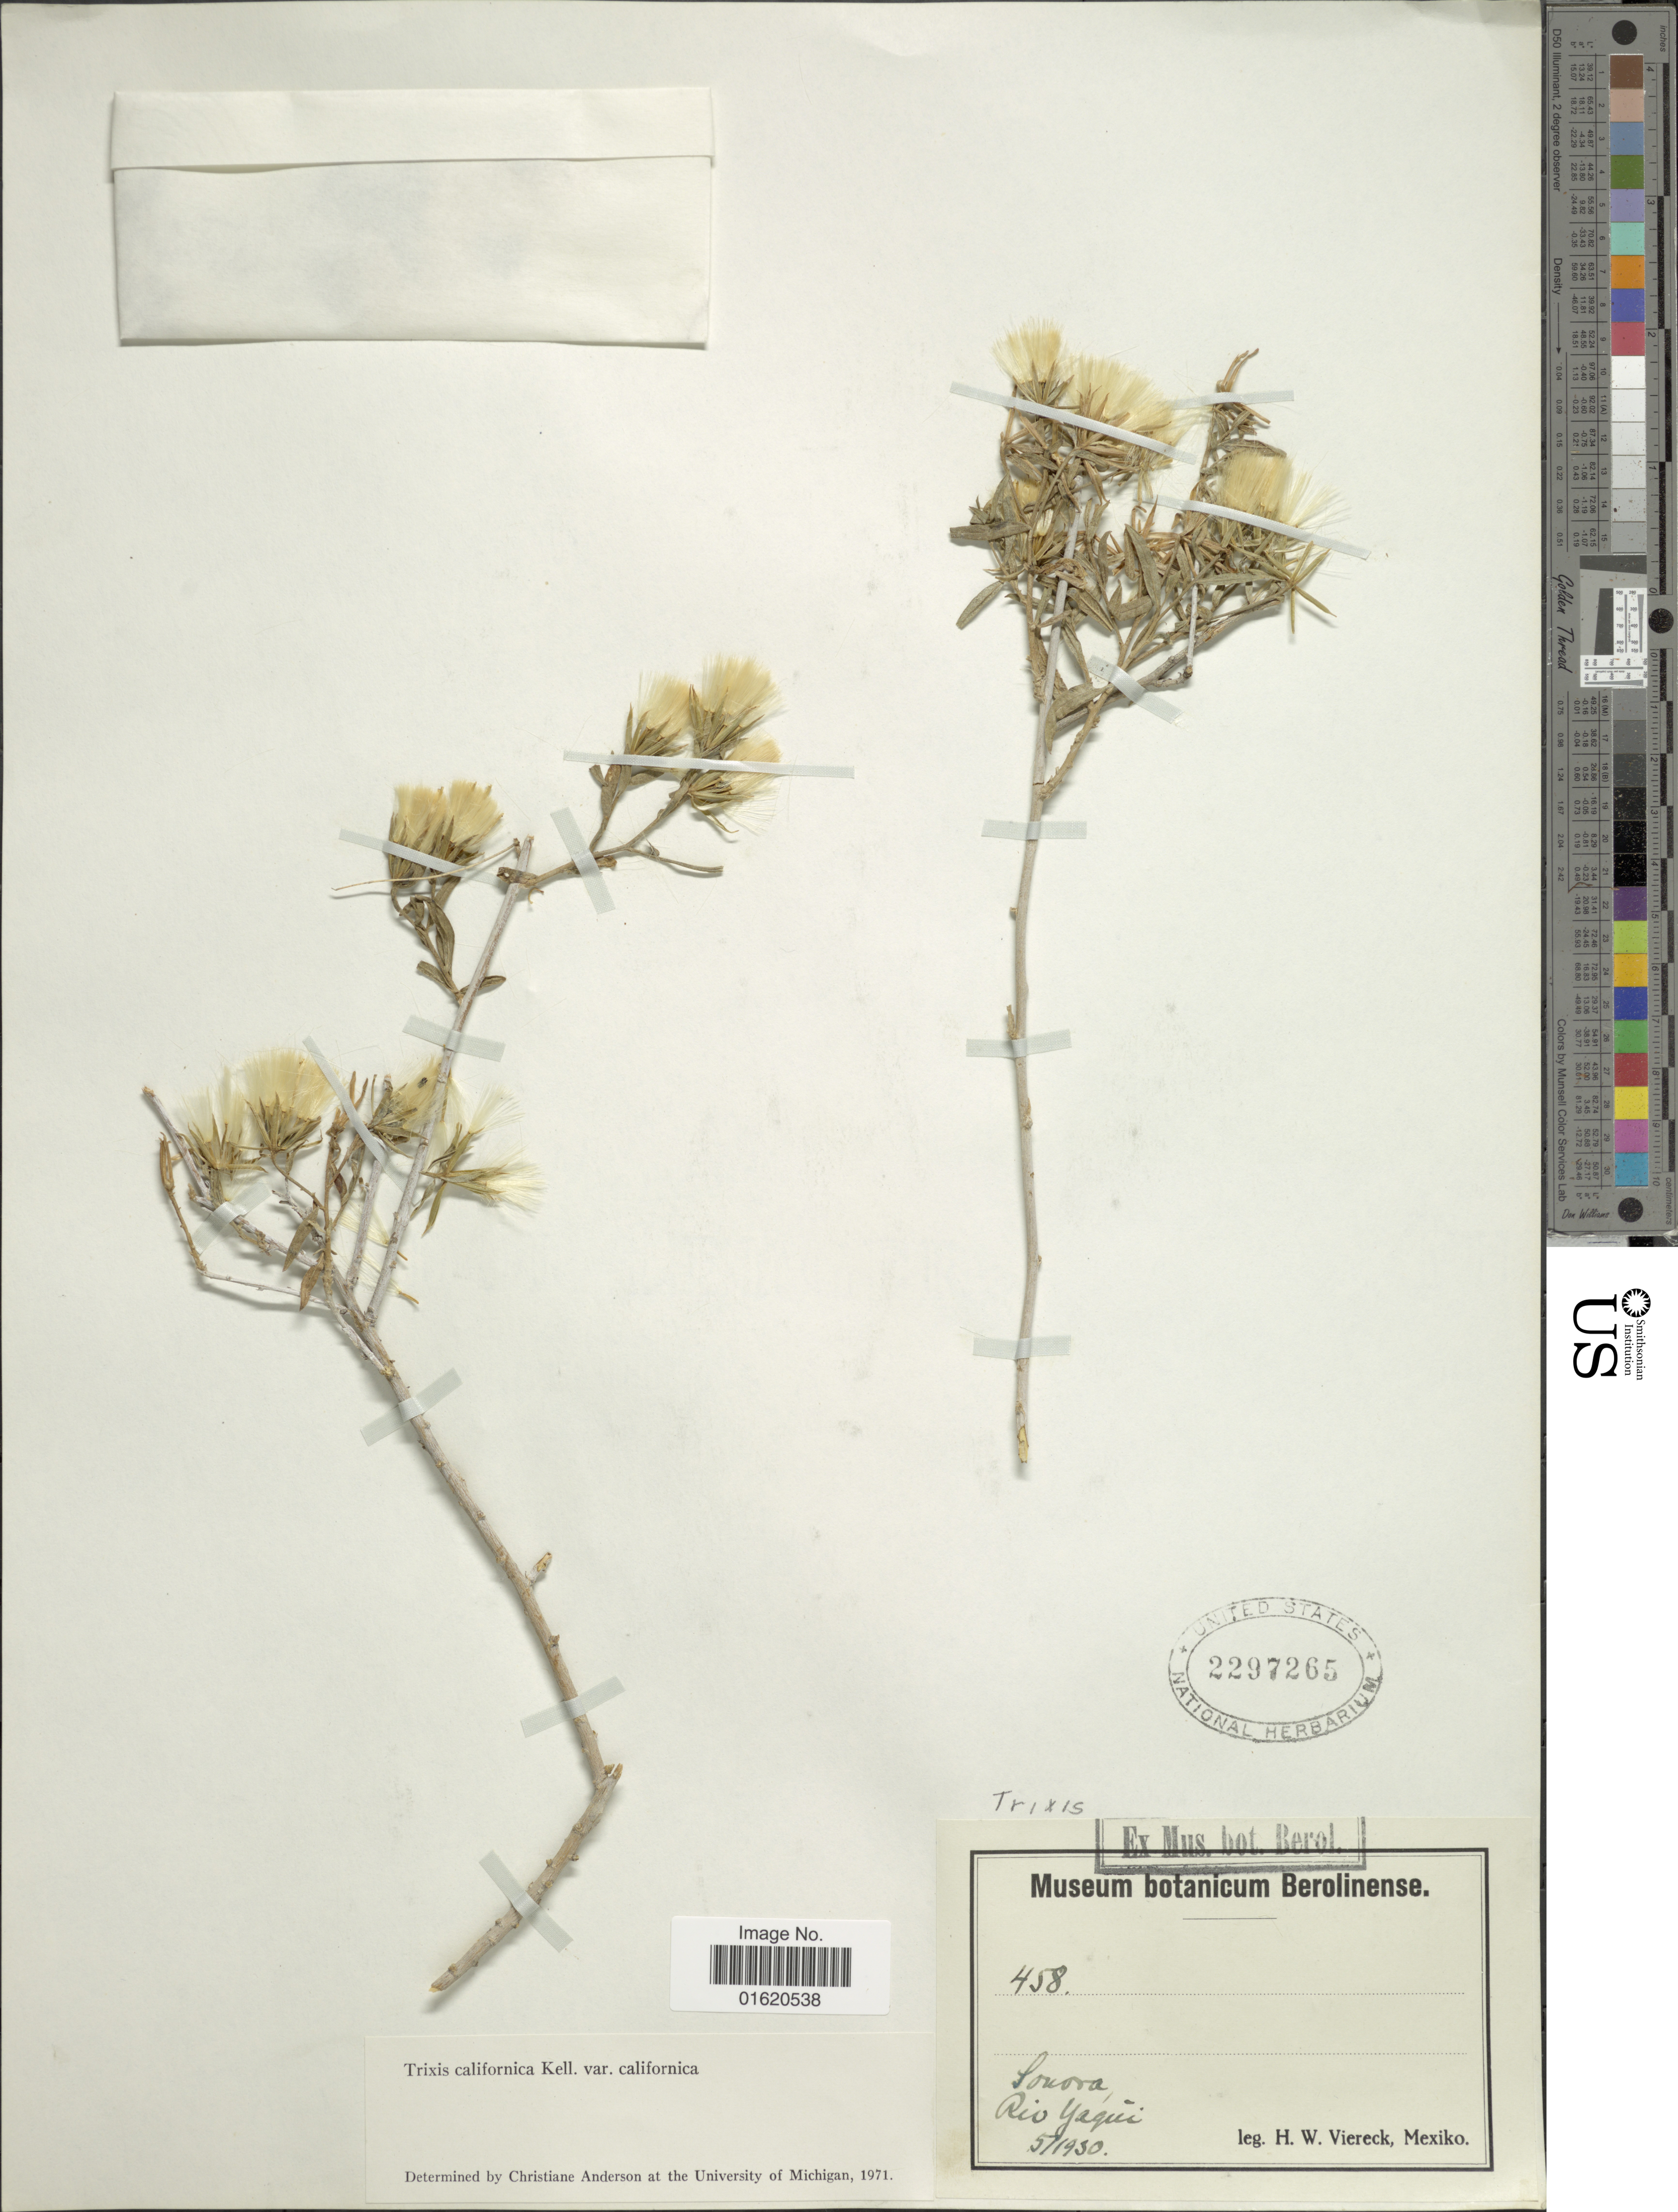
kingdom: Plantae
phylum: Tracheophyta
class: Magnoliopsida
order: Asterales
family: Asteraceae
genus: Trixis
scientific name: Trixis californica var. californica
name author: Kellogg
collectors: H. W. Viereck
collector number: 458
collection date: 1930-05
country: Mexico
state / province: Sonora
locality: Rio Yaqui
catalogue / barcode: US 2297265